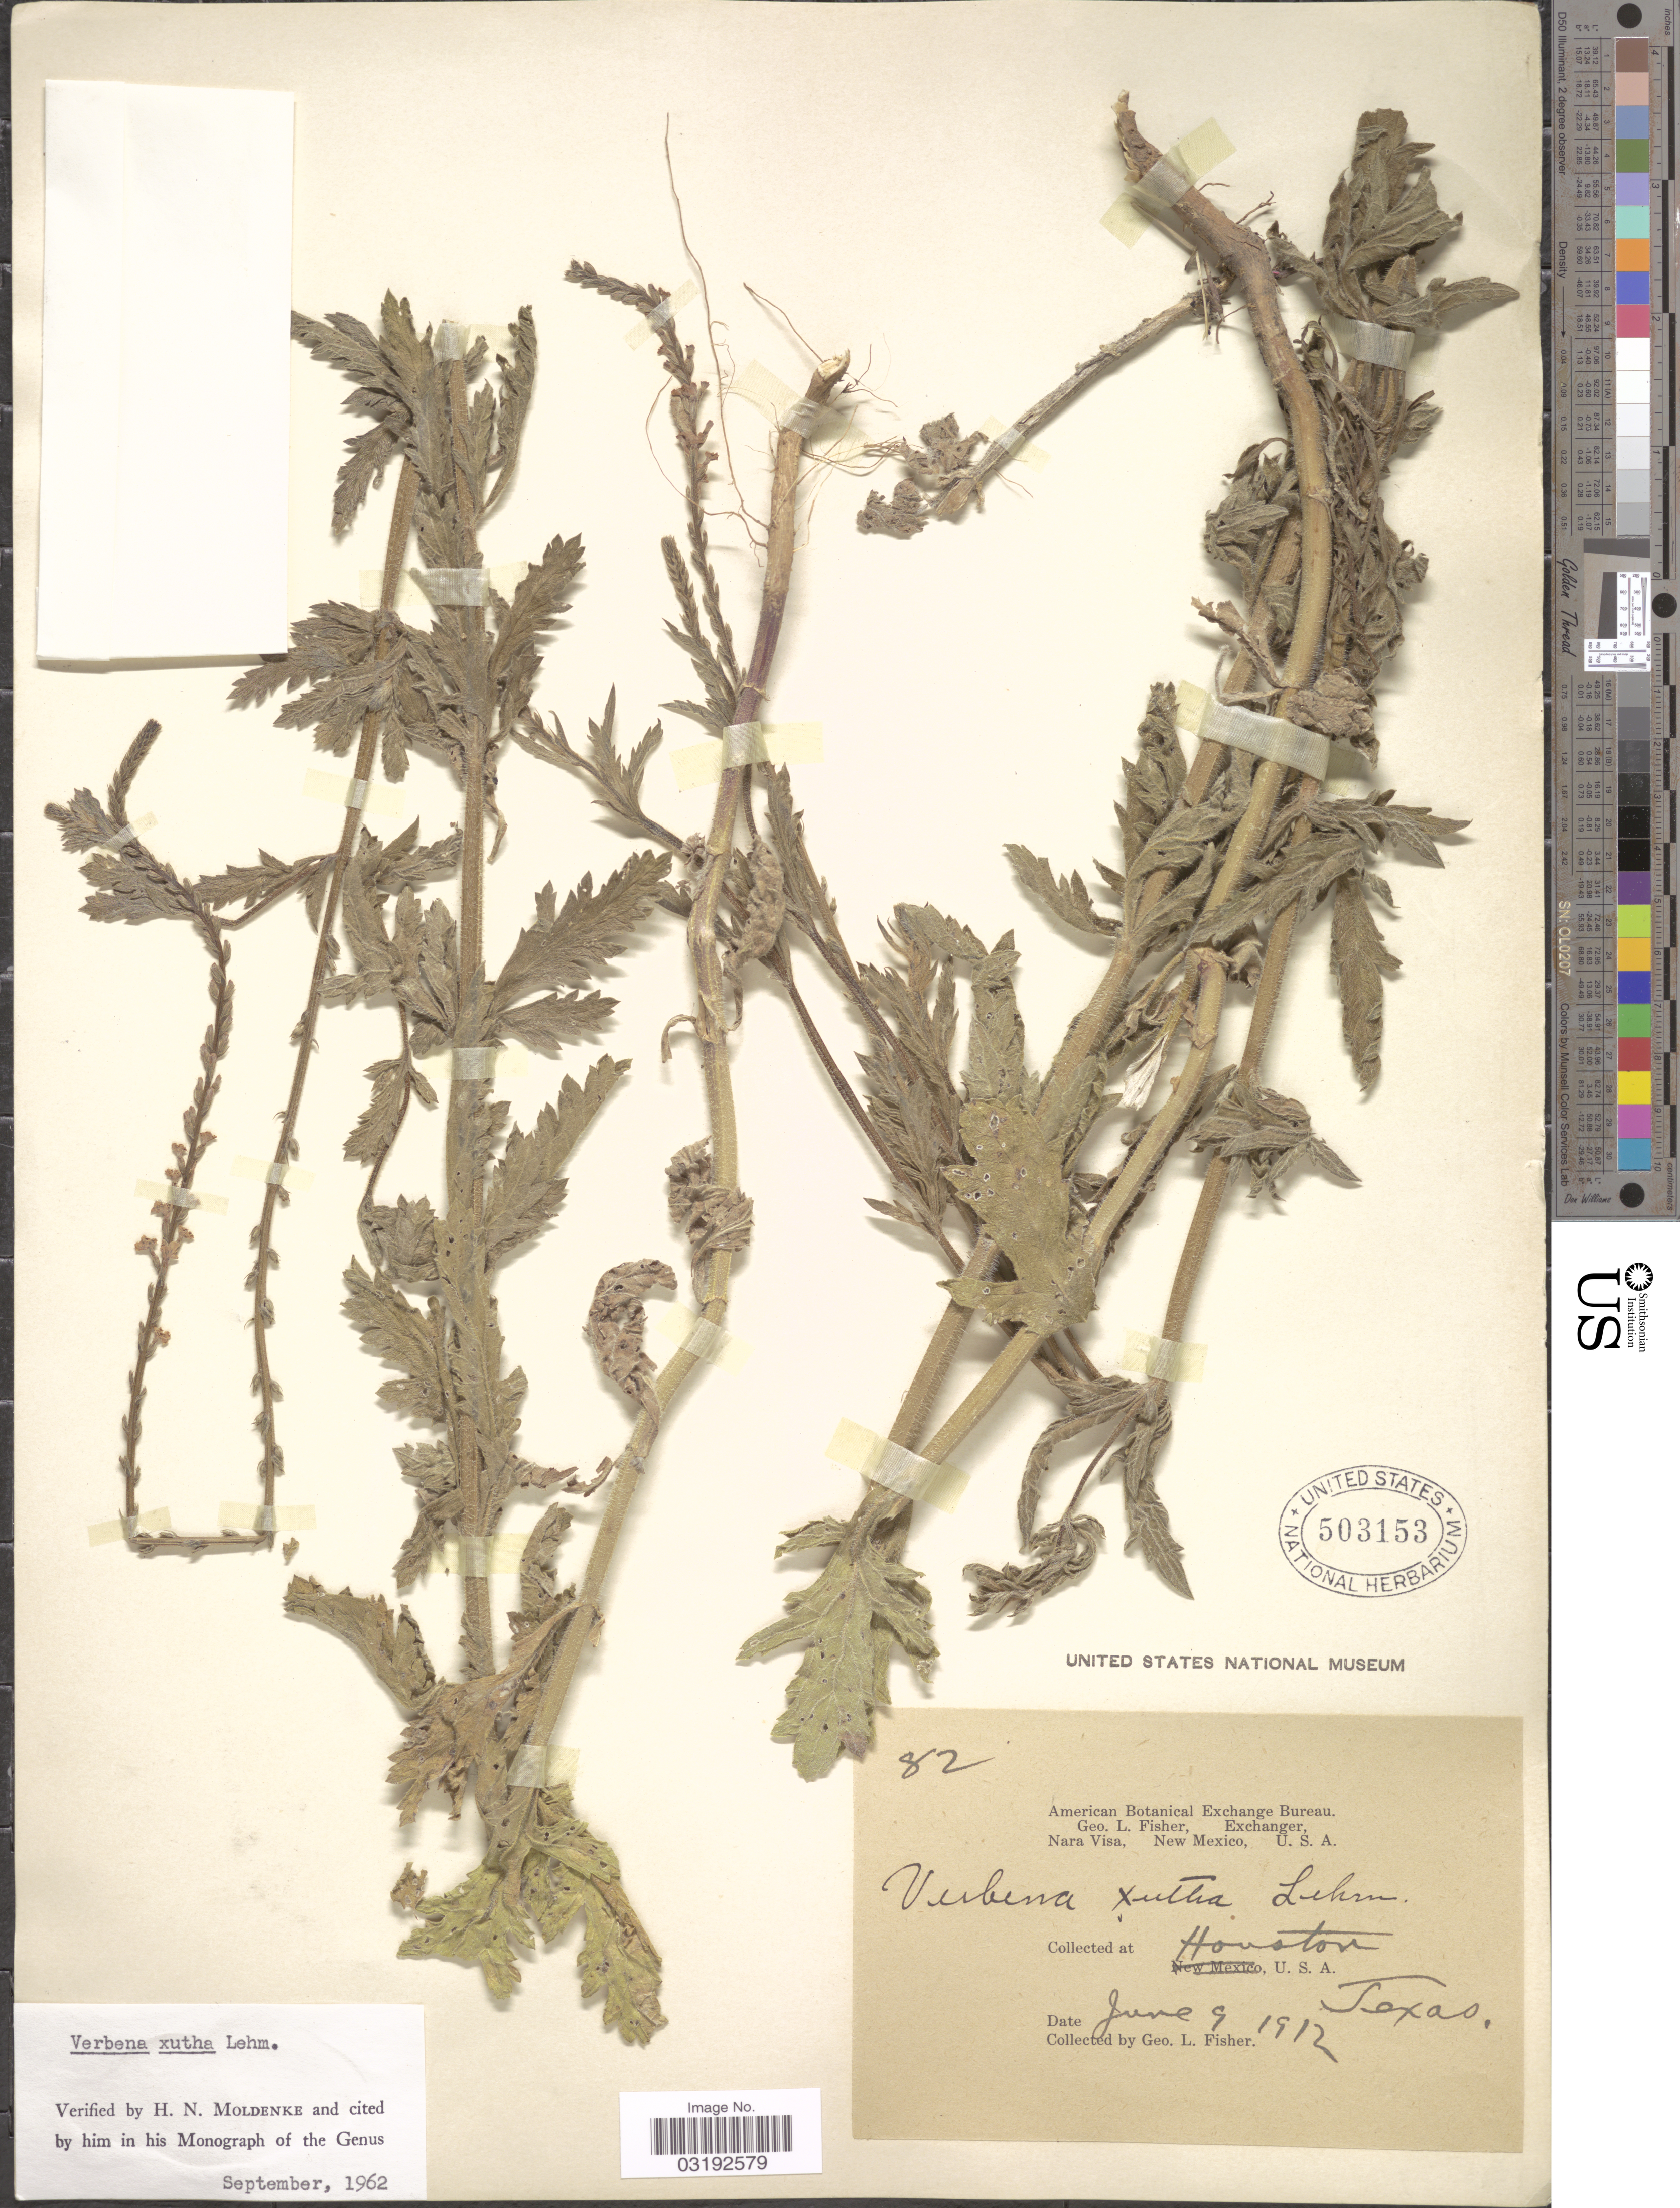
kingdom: Plantae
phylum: Tracheophyta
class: Magnoliopsida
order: Lamiales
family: Verbenaceae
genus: Verbena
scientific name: Verbena xutha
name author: Lehm.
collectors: G. L. Fisher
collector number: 82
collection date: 1912-06-09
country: United States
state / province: Texas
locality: Houston.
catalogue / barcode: US 503153